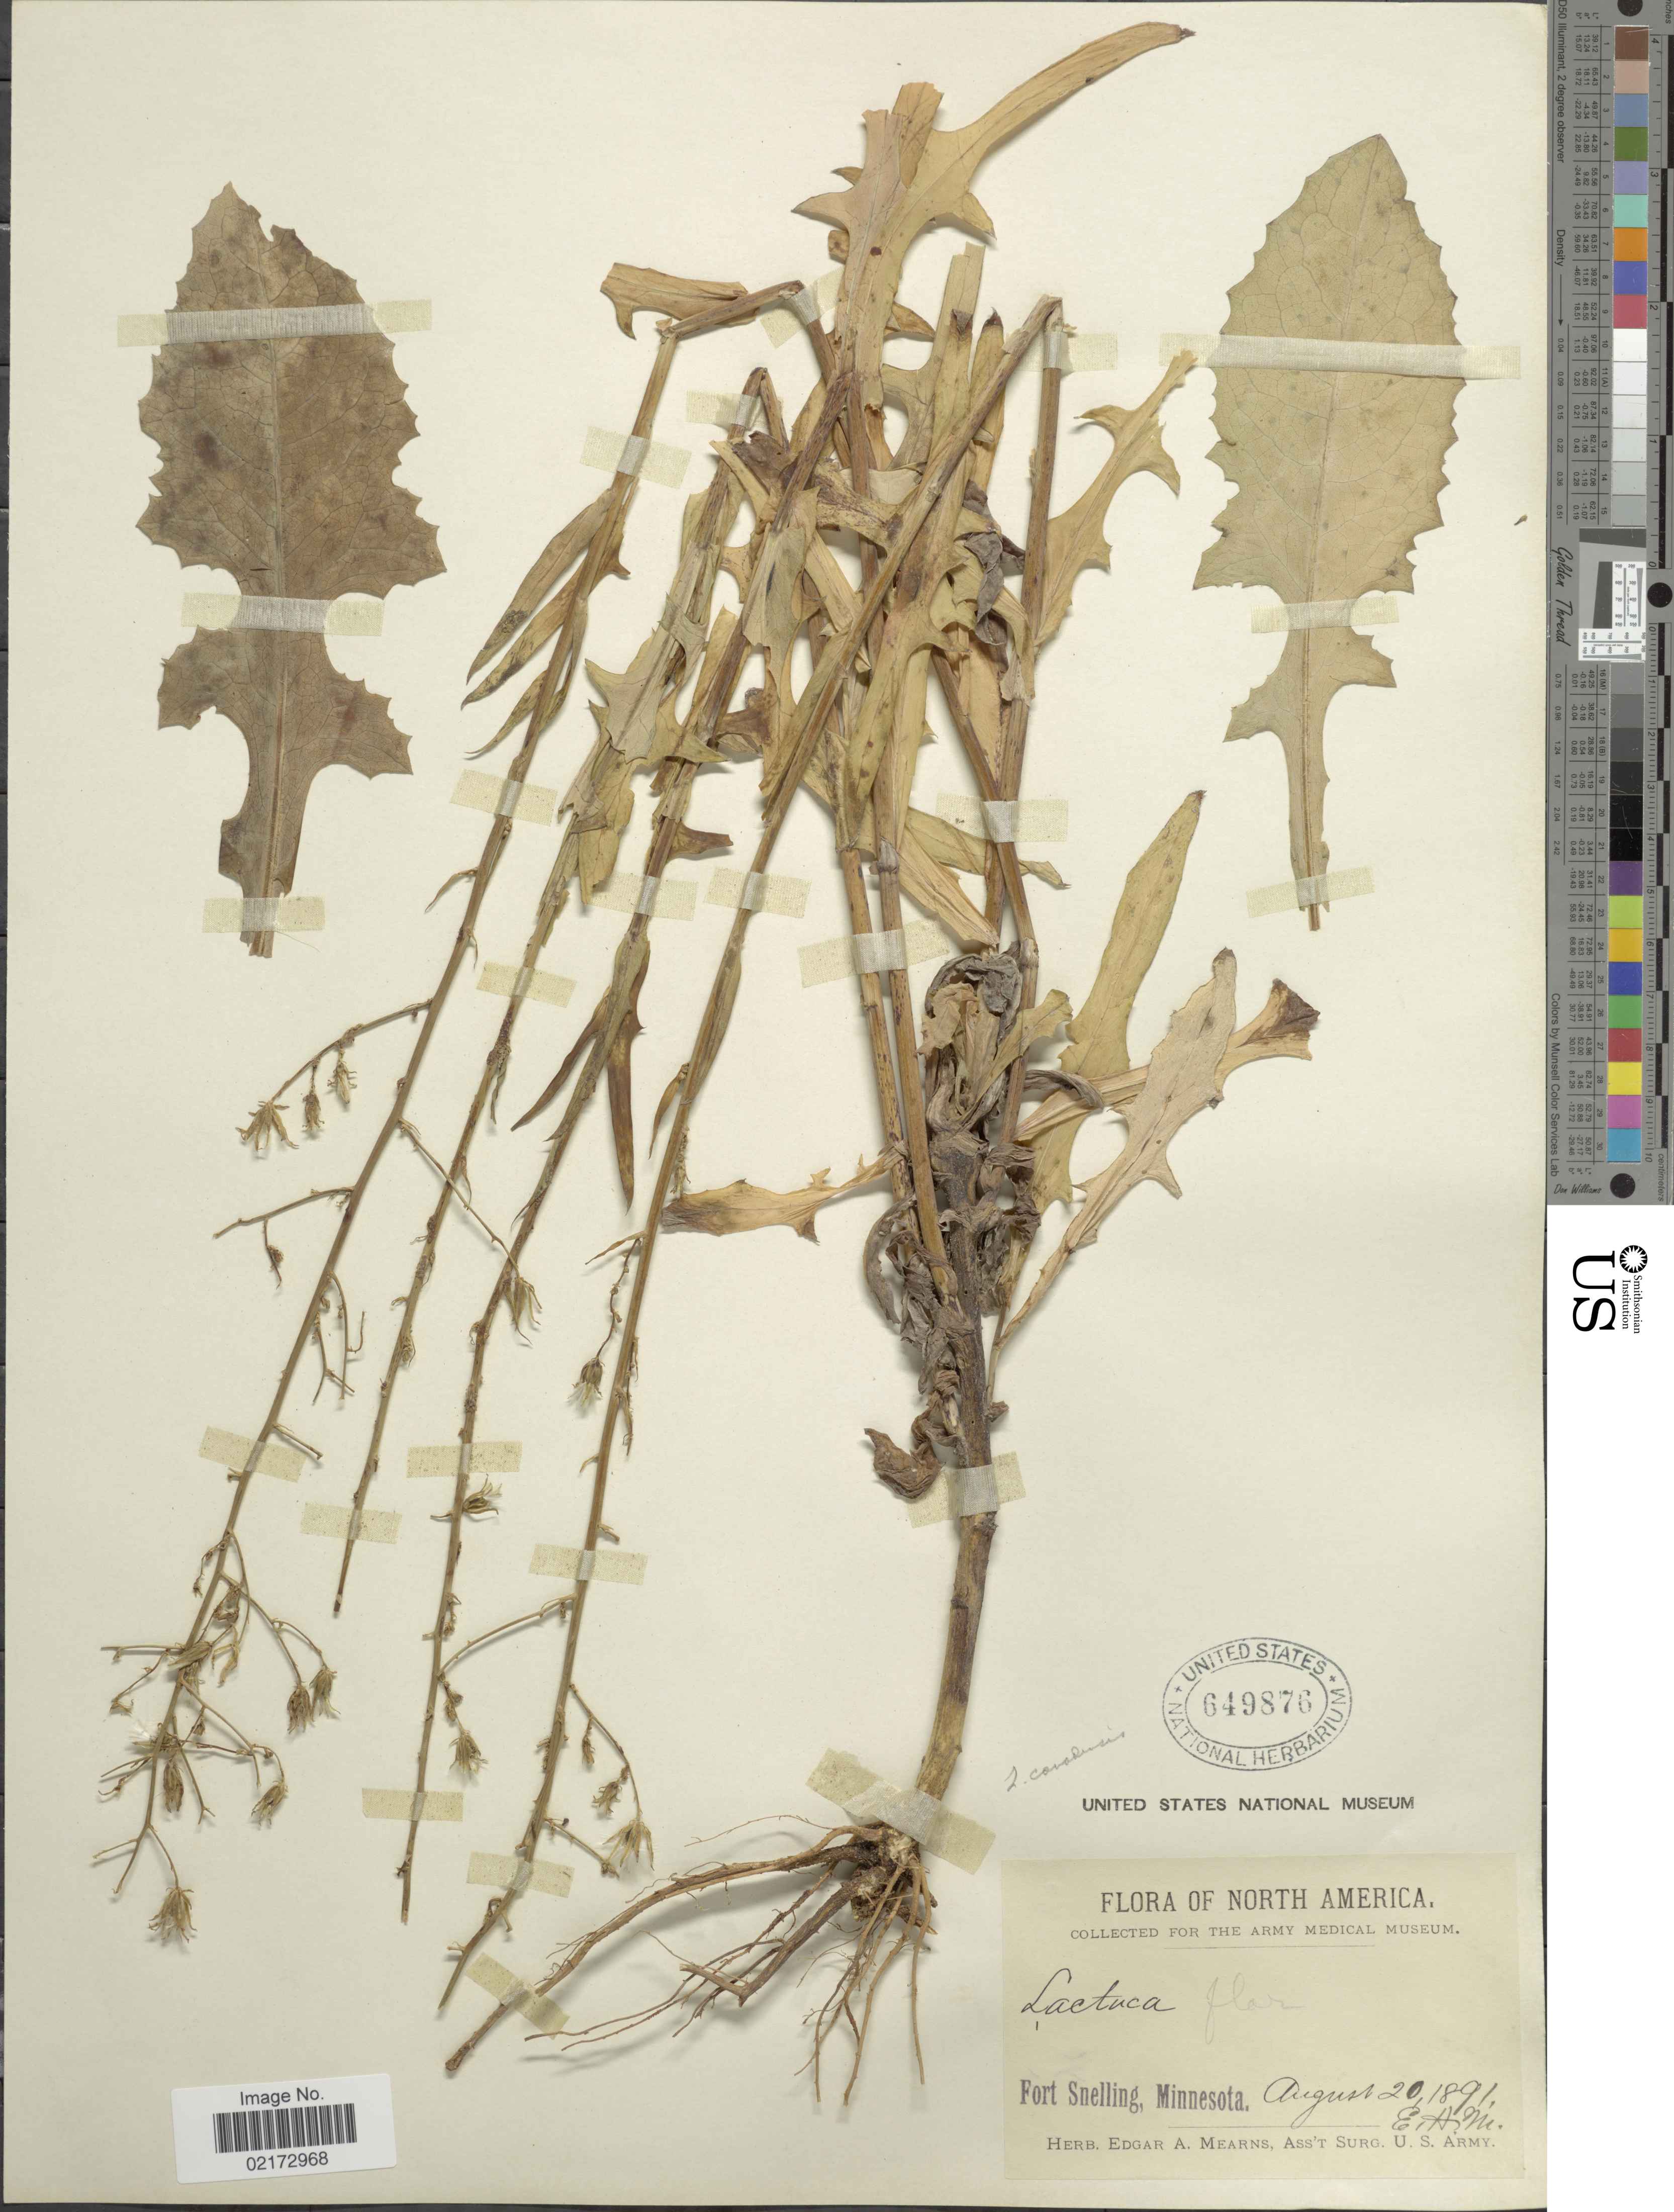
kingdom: Plantae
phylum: Tracheophyta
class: Magnoliopsida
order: Asterales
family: Asteraceae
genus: Lactuca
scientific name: Lactuca canadensis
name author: L.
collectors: E. A. Mearns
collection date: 1891-08-20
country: United States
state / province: Minnesota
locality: North America, Fort Snelling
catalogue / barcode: US 649876